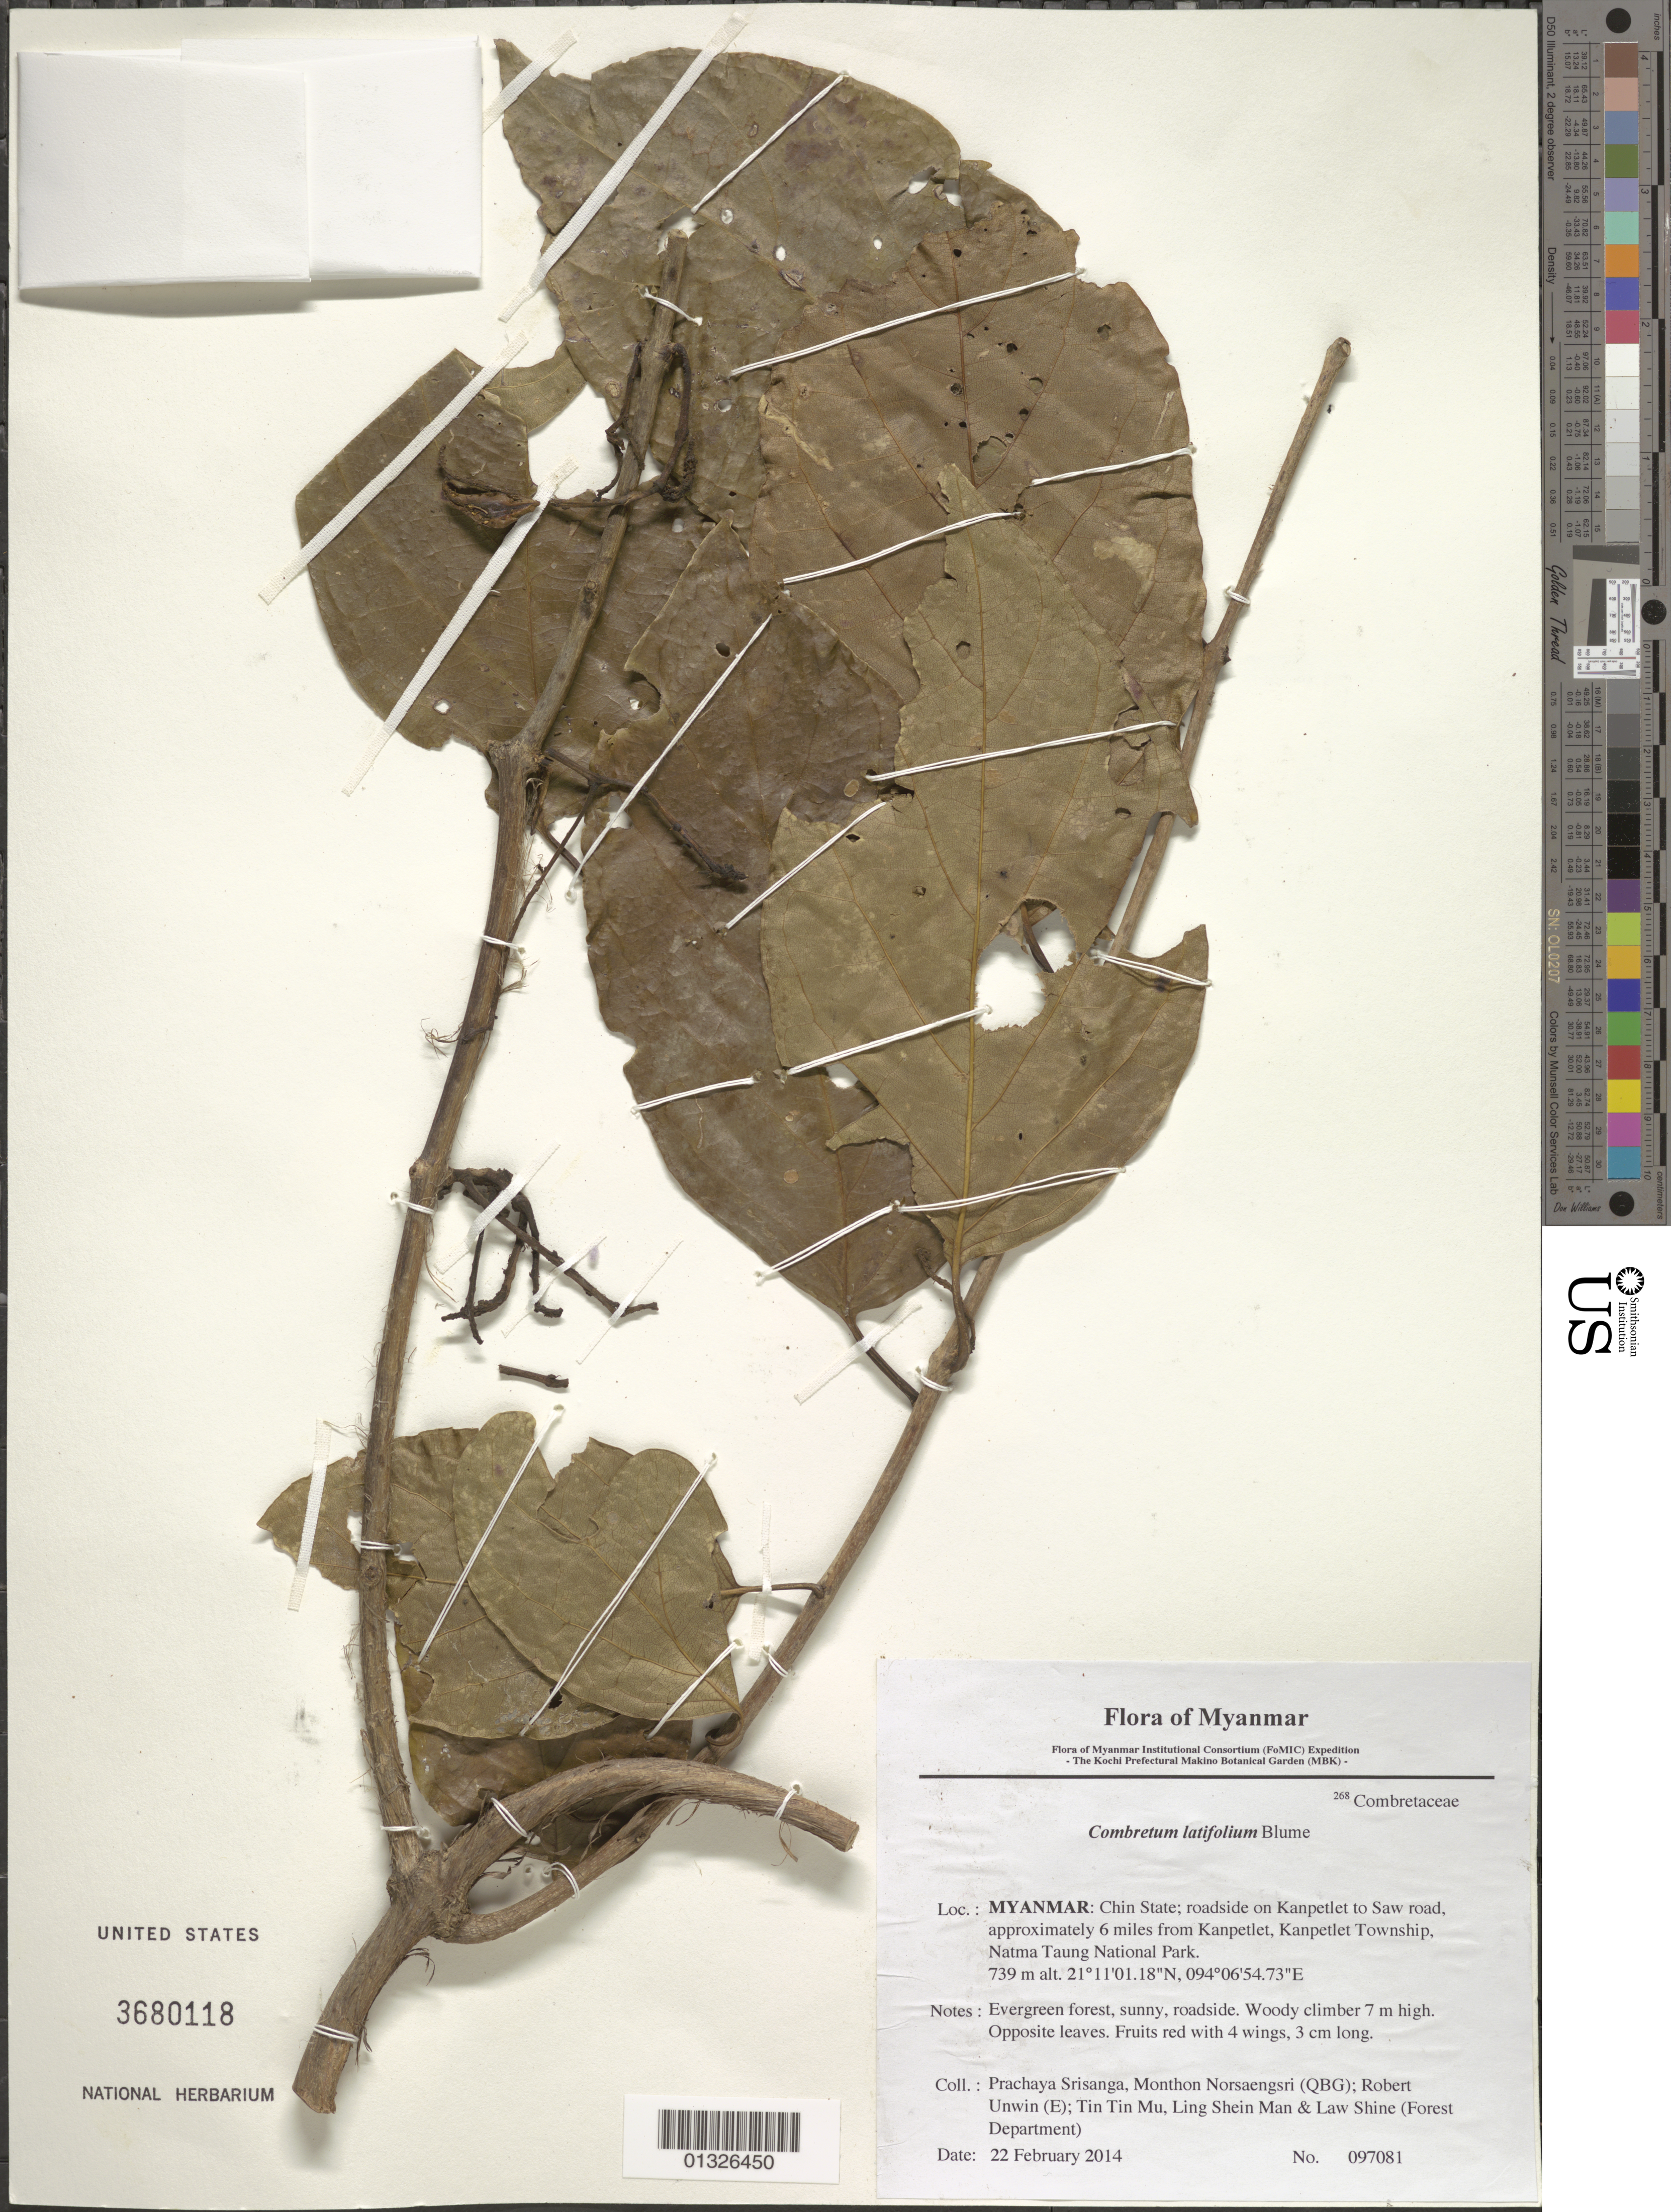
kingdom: Plantae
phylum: Tracheophyta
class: Magnoliopsida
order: Myrtales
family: Combretaceae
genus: Combretum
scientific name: Combretum latifolium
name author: Blume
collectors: P. Srisanga, M. Norsaengsri, R. Unwin, Tin Tin Mu, Ling Shein Man & L. Shine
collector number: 97081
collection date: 2014-02-22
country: Myanmar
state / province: Chin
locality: Roadside on Kanpetlet to Saw road, approximately 6 miles from Kanpetlet, Kanpetlet Township, Natma Taung National Park.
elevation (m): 739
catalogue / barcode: US 3680118